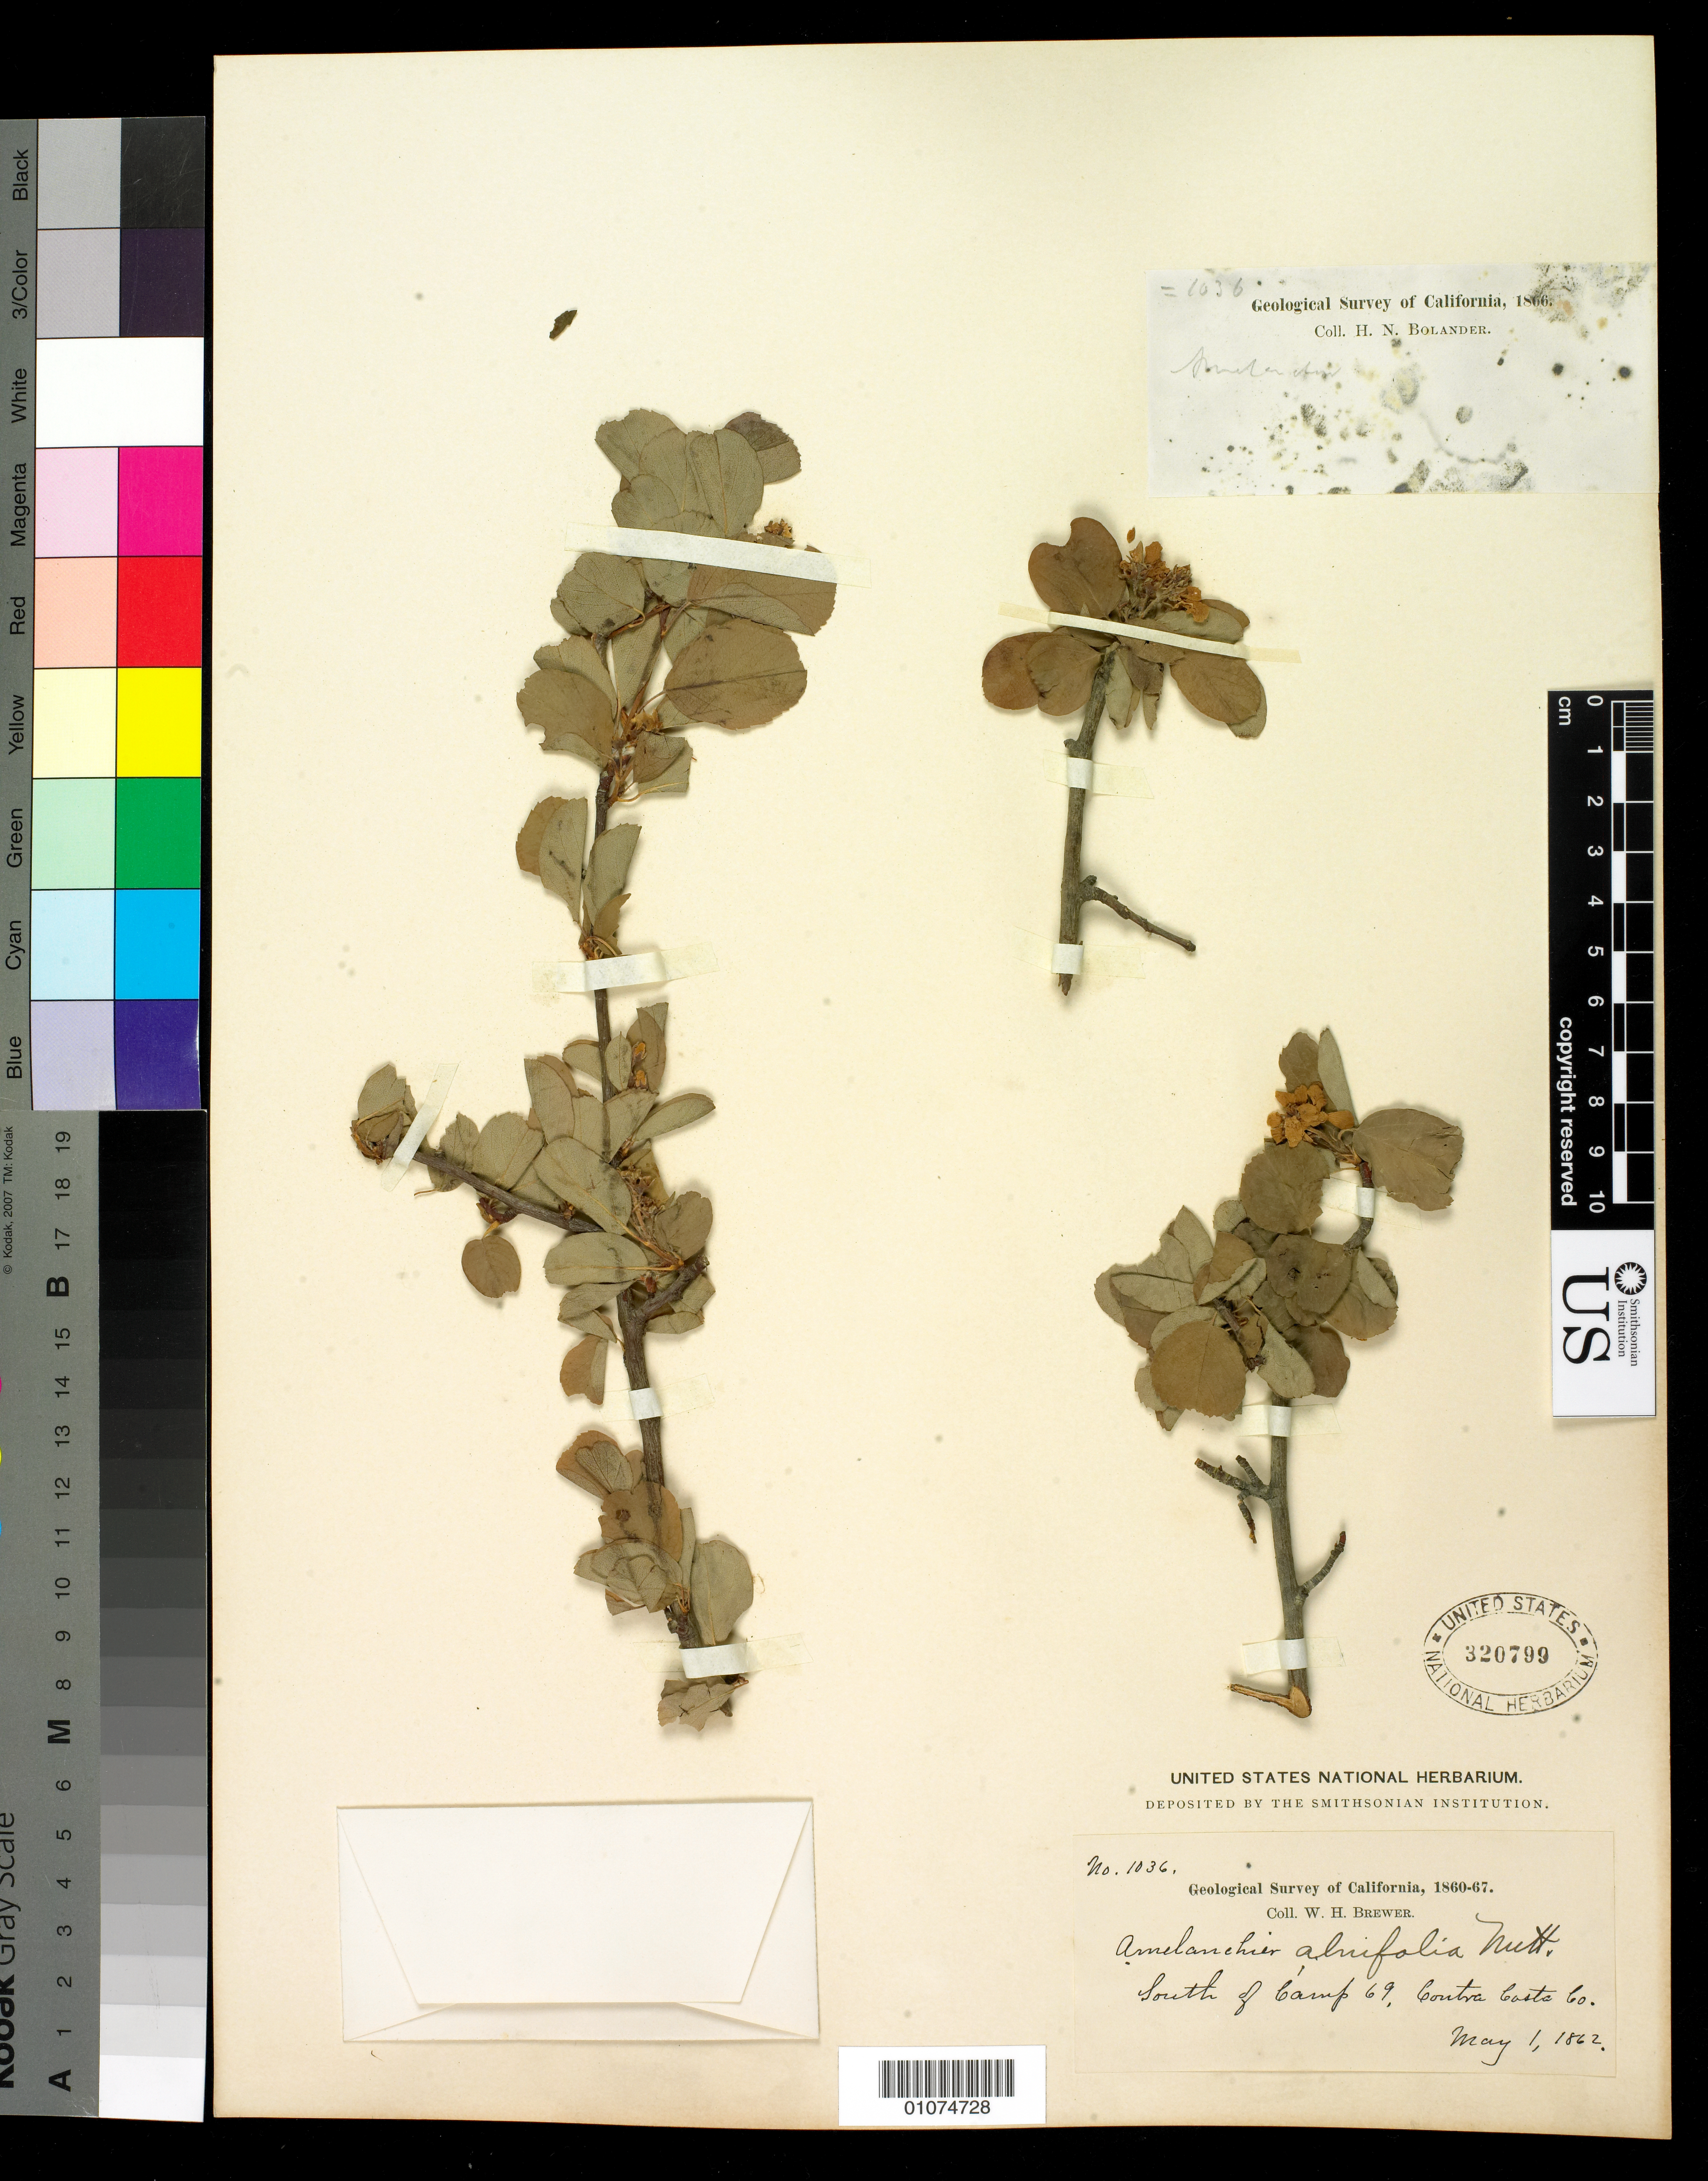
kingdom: Plantae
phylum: Tracheophyta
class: Magnoliopsida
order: Rosales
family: Rosaceae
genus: Amelanchier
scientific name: Amelanchier alnifolia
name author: (Nutt.) Nutt. ex M. Roem.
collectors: W. H. Brewer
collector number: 1036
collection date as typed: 01 May 1862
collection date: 1862-05-01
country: United States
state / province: California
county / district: Contra Costa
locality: South of camp 69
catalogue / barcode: US 320799